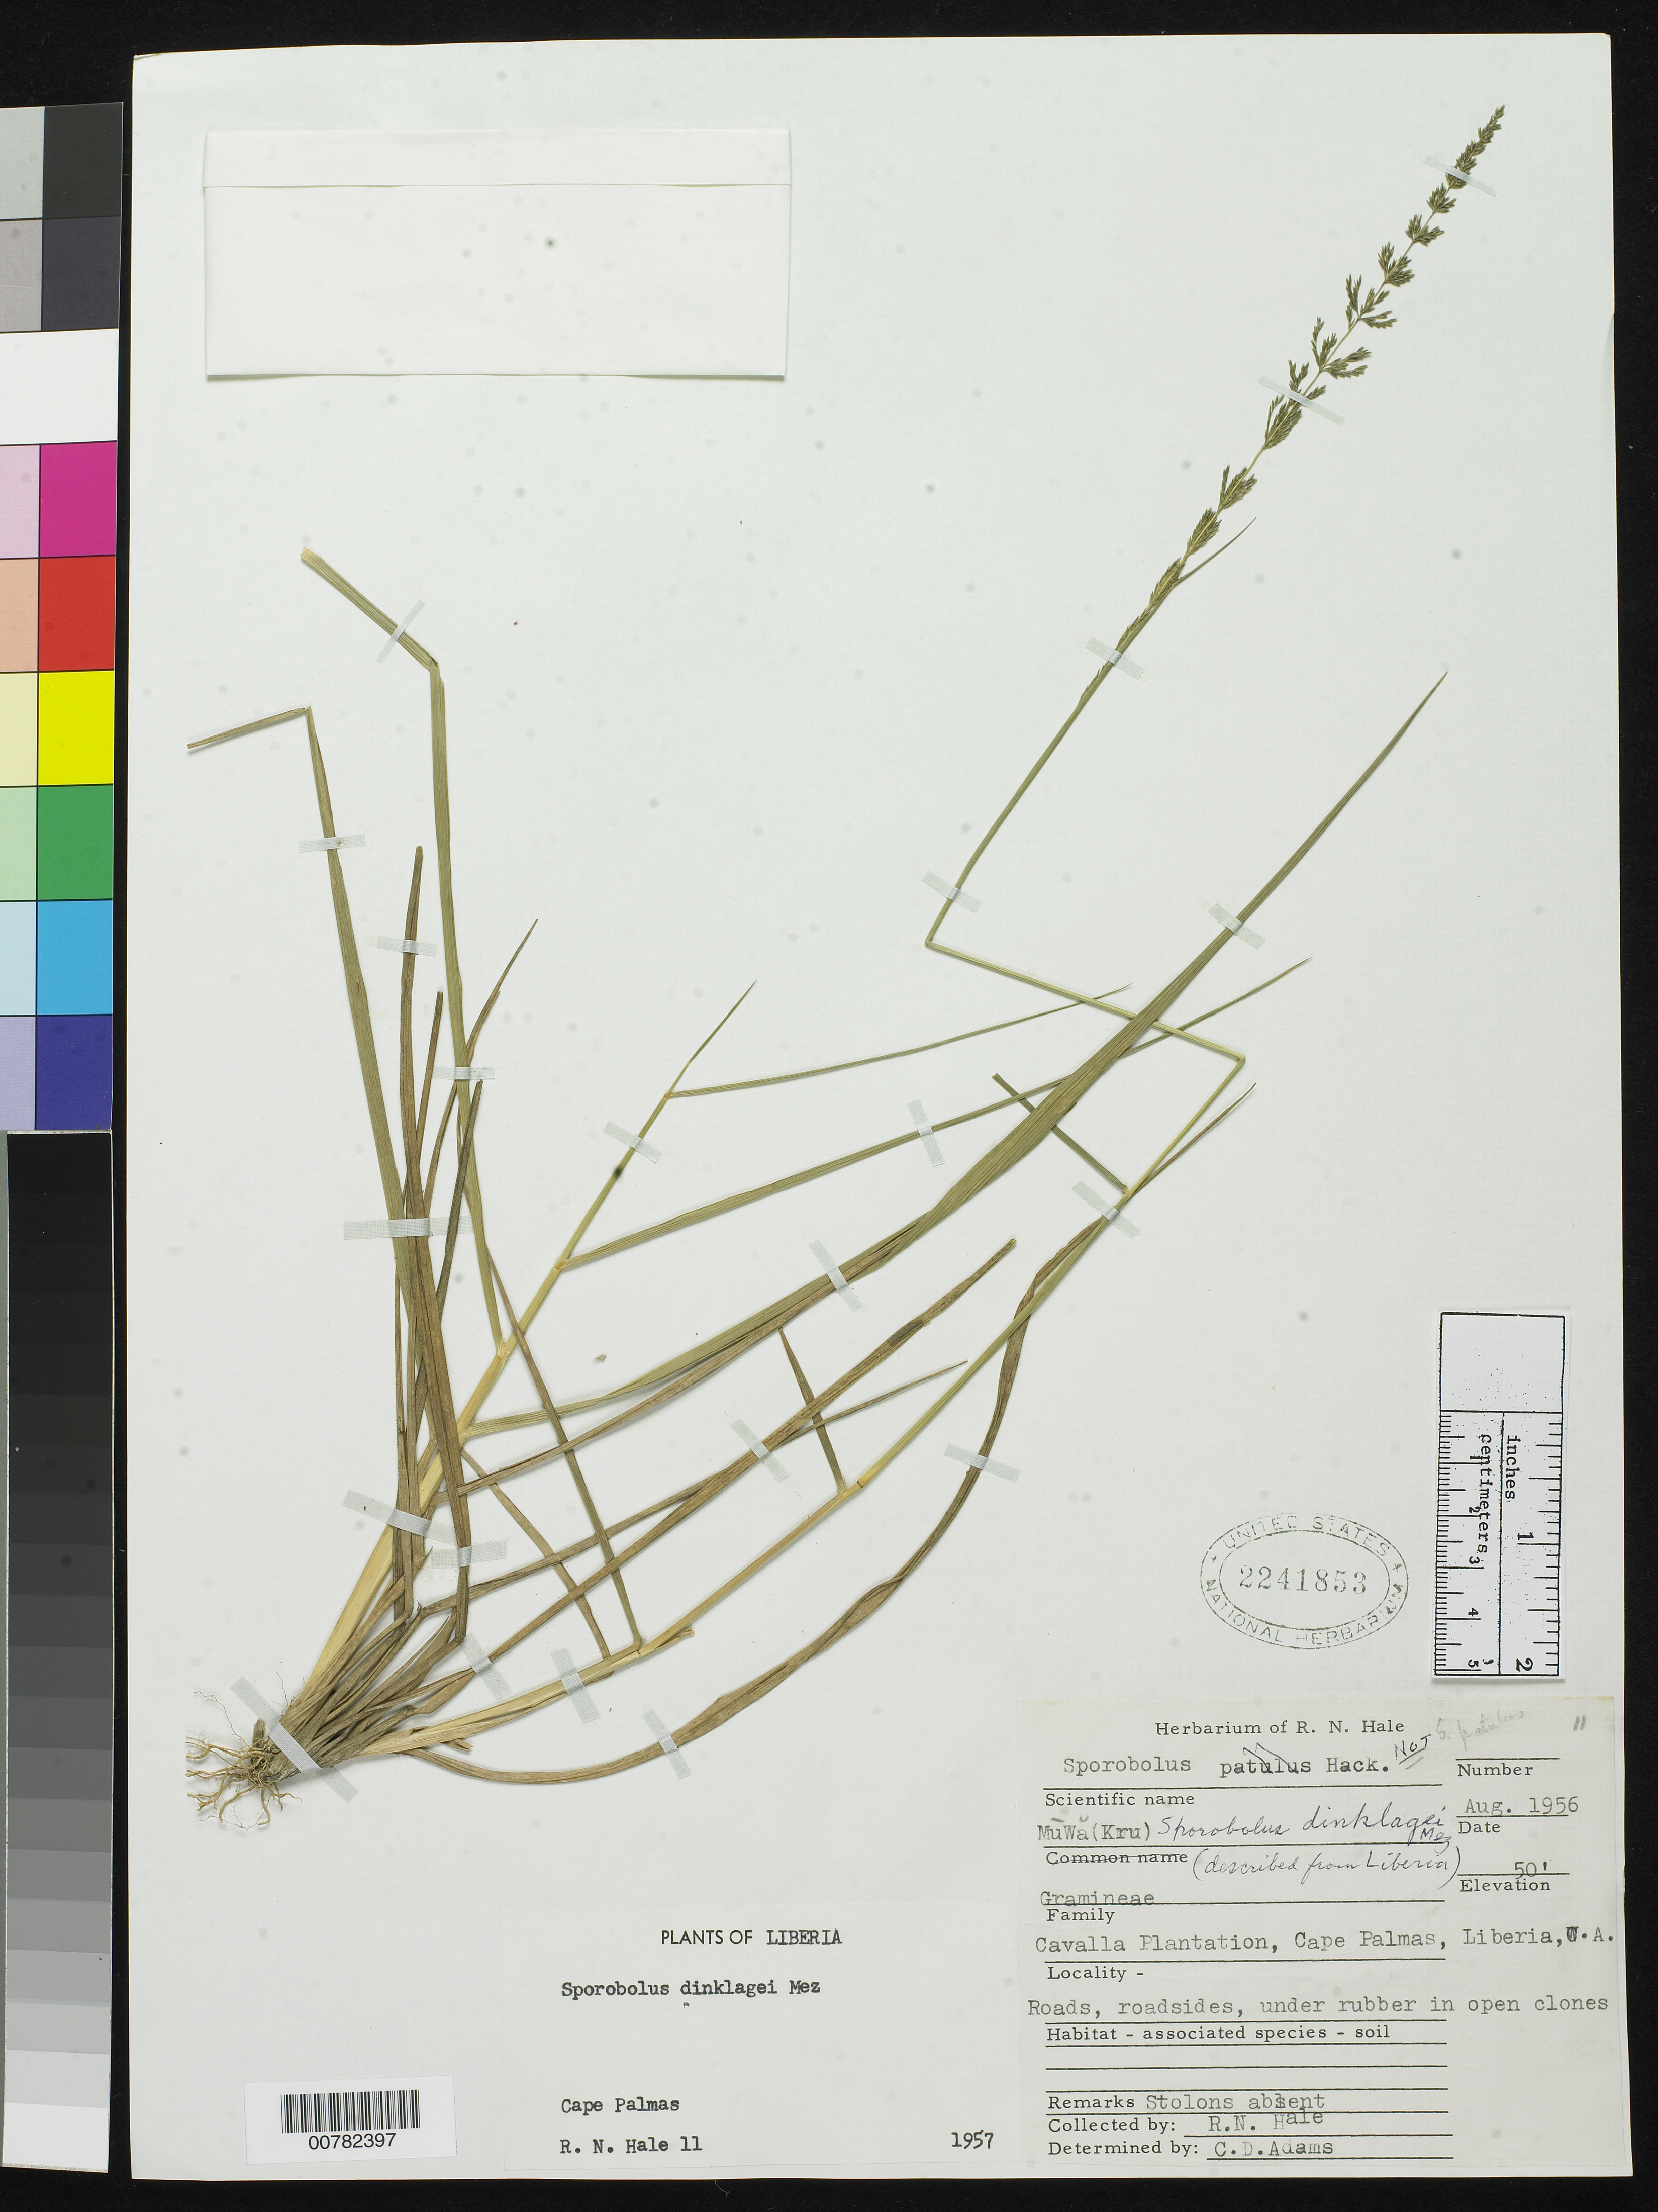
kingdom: Plantae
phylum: Tracheophyta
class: Liliopsida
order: Poales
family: Poaceae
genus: Sporobolus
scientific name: Sporobolus dinklagei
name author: Mez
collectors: R. N. Hale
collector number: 11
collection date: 1957-08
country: Liberia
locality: Cavalla Plantation, Cape Palmas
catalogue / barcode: US 2241853